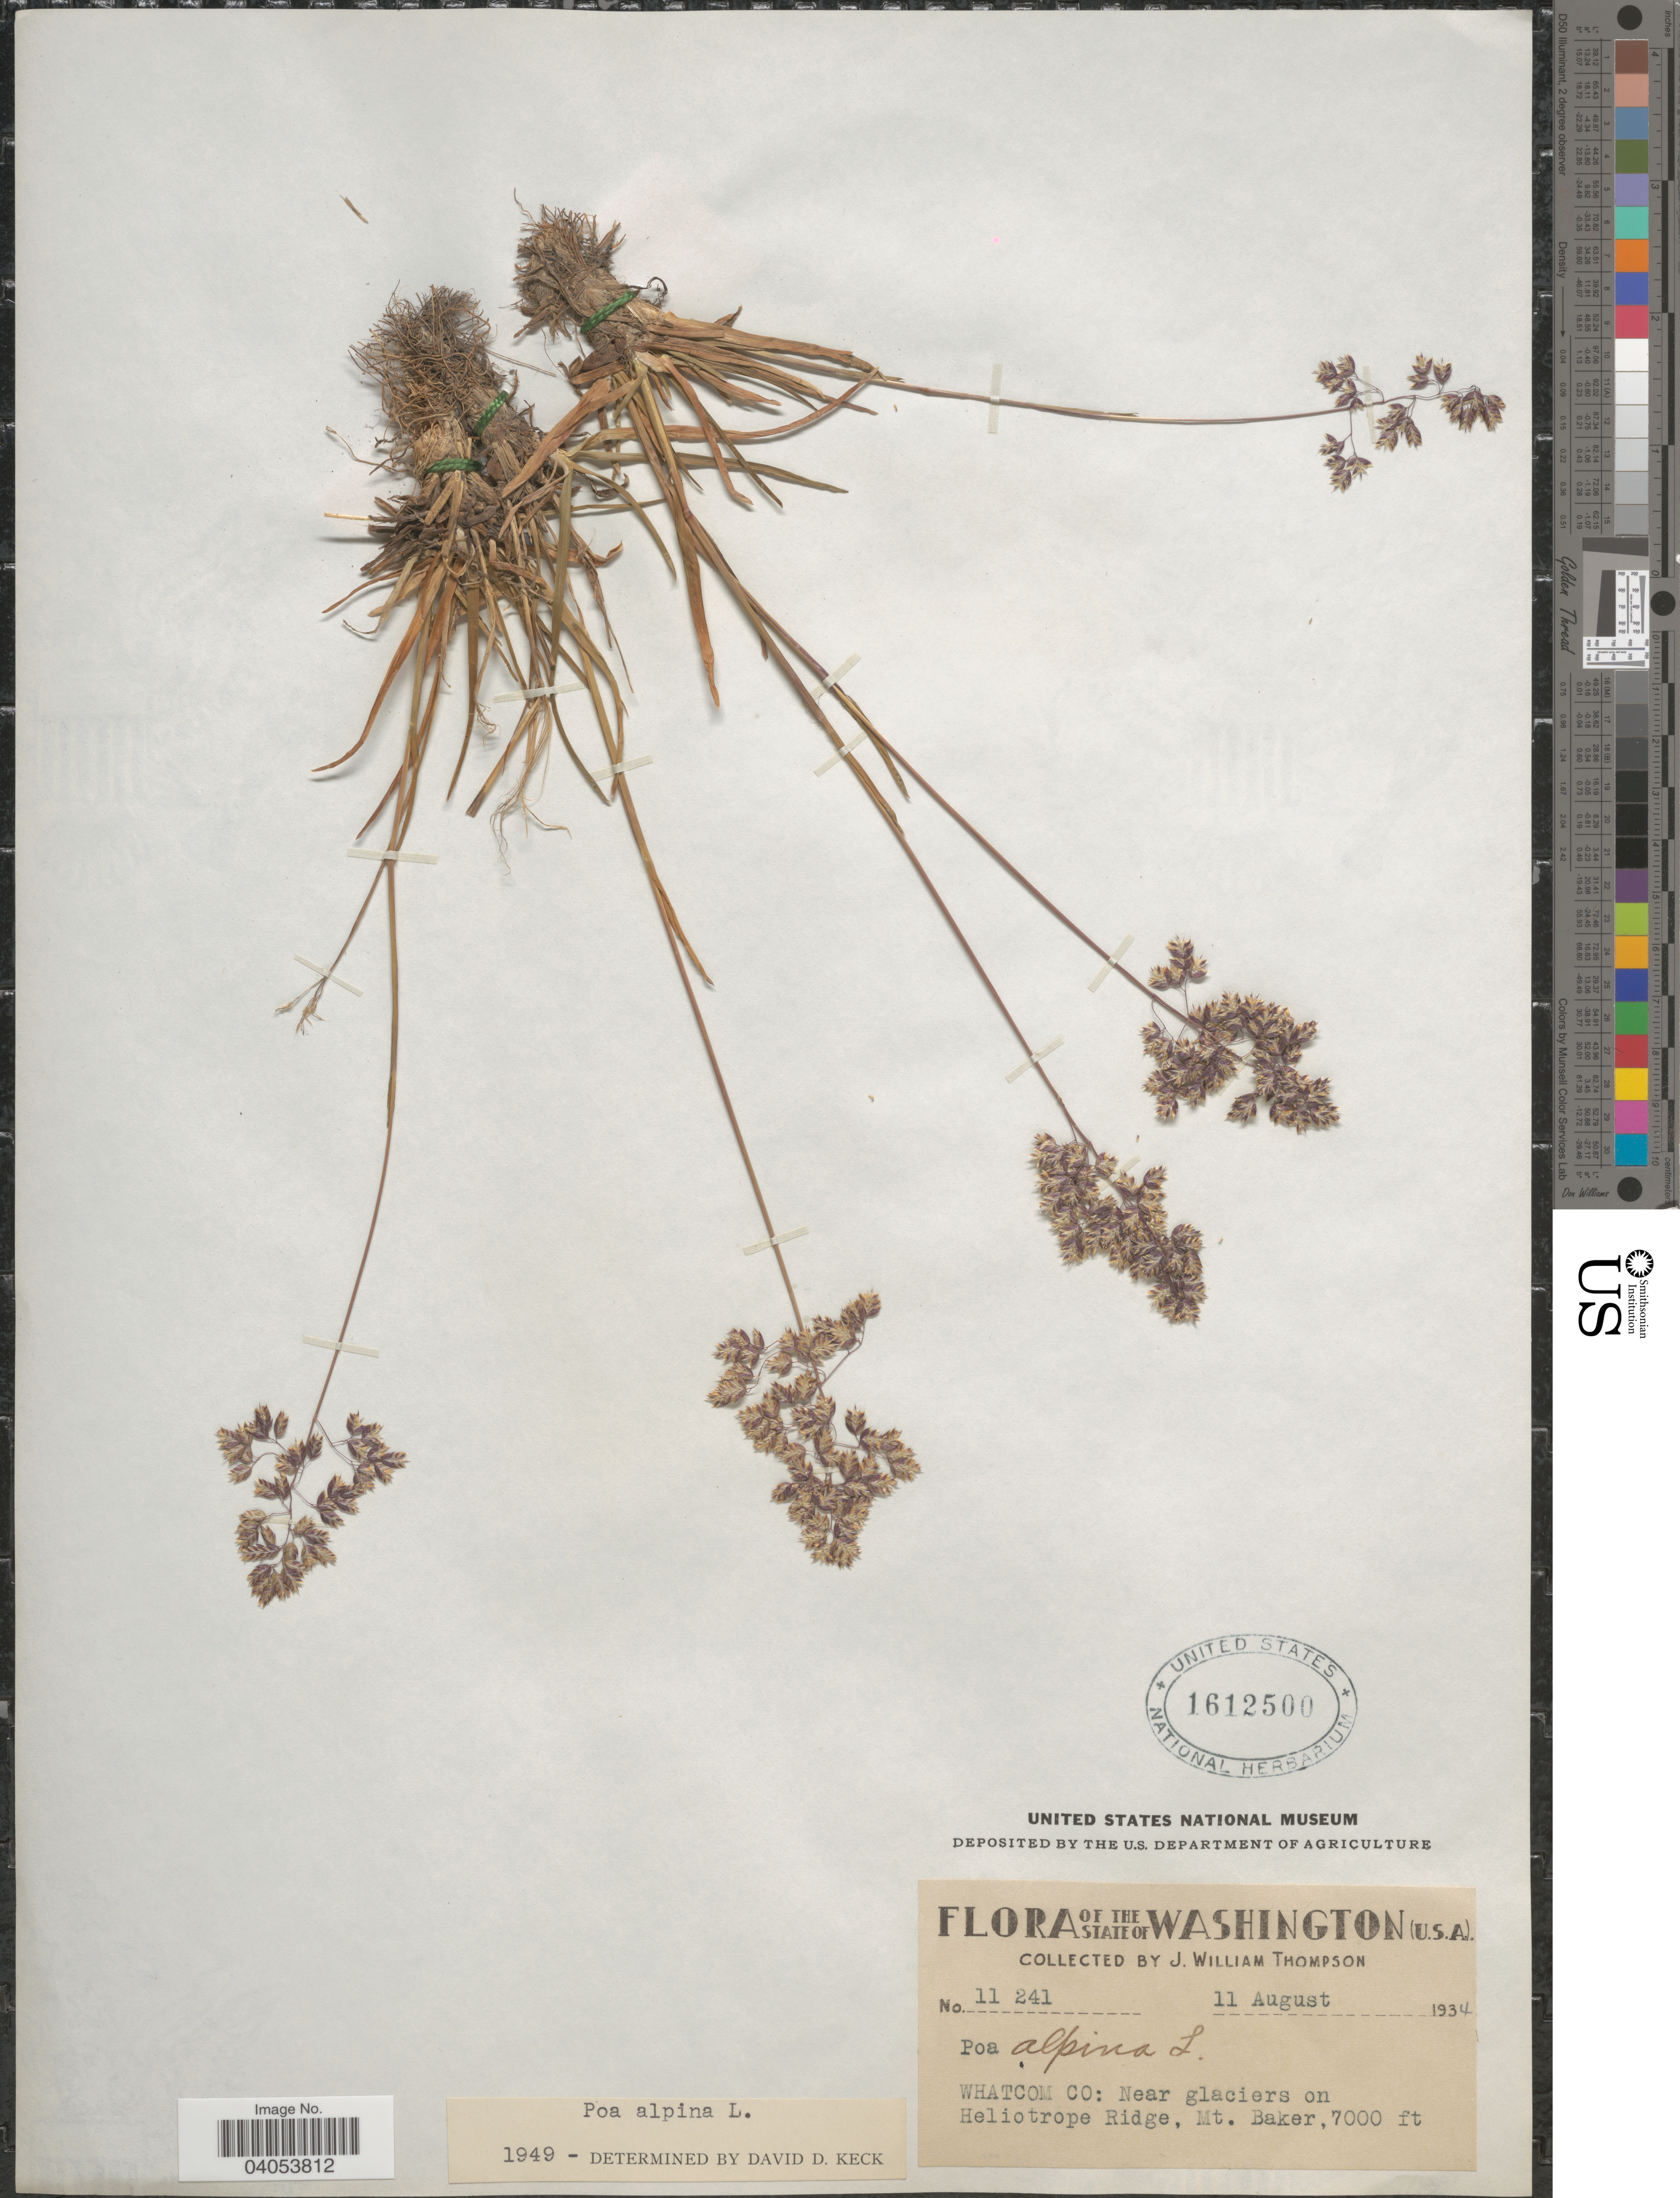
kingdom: Plantae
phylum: Tracheophyta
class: Liliopsida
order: Poales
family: Poaceae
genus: Poa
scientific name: Poa alpina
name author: L.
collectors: J. W. Thompson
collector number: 11241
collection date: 1934-08-11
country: United States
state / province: Washington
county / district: Whitman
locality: Whatcom Co: Near glaciers on Heliotrope Ridge, Mt. Baker.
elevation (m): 2134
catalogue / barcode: US 1612500